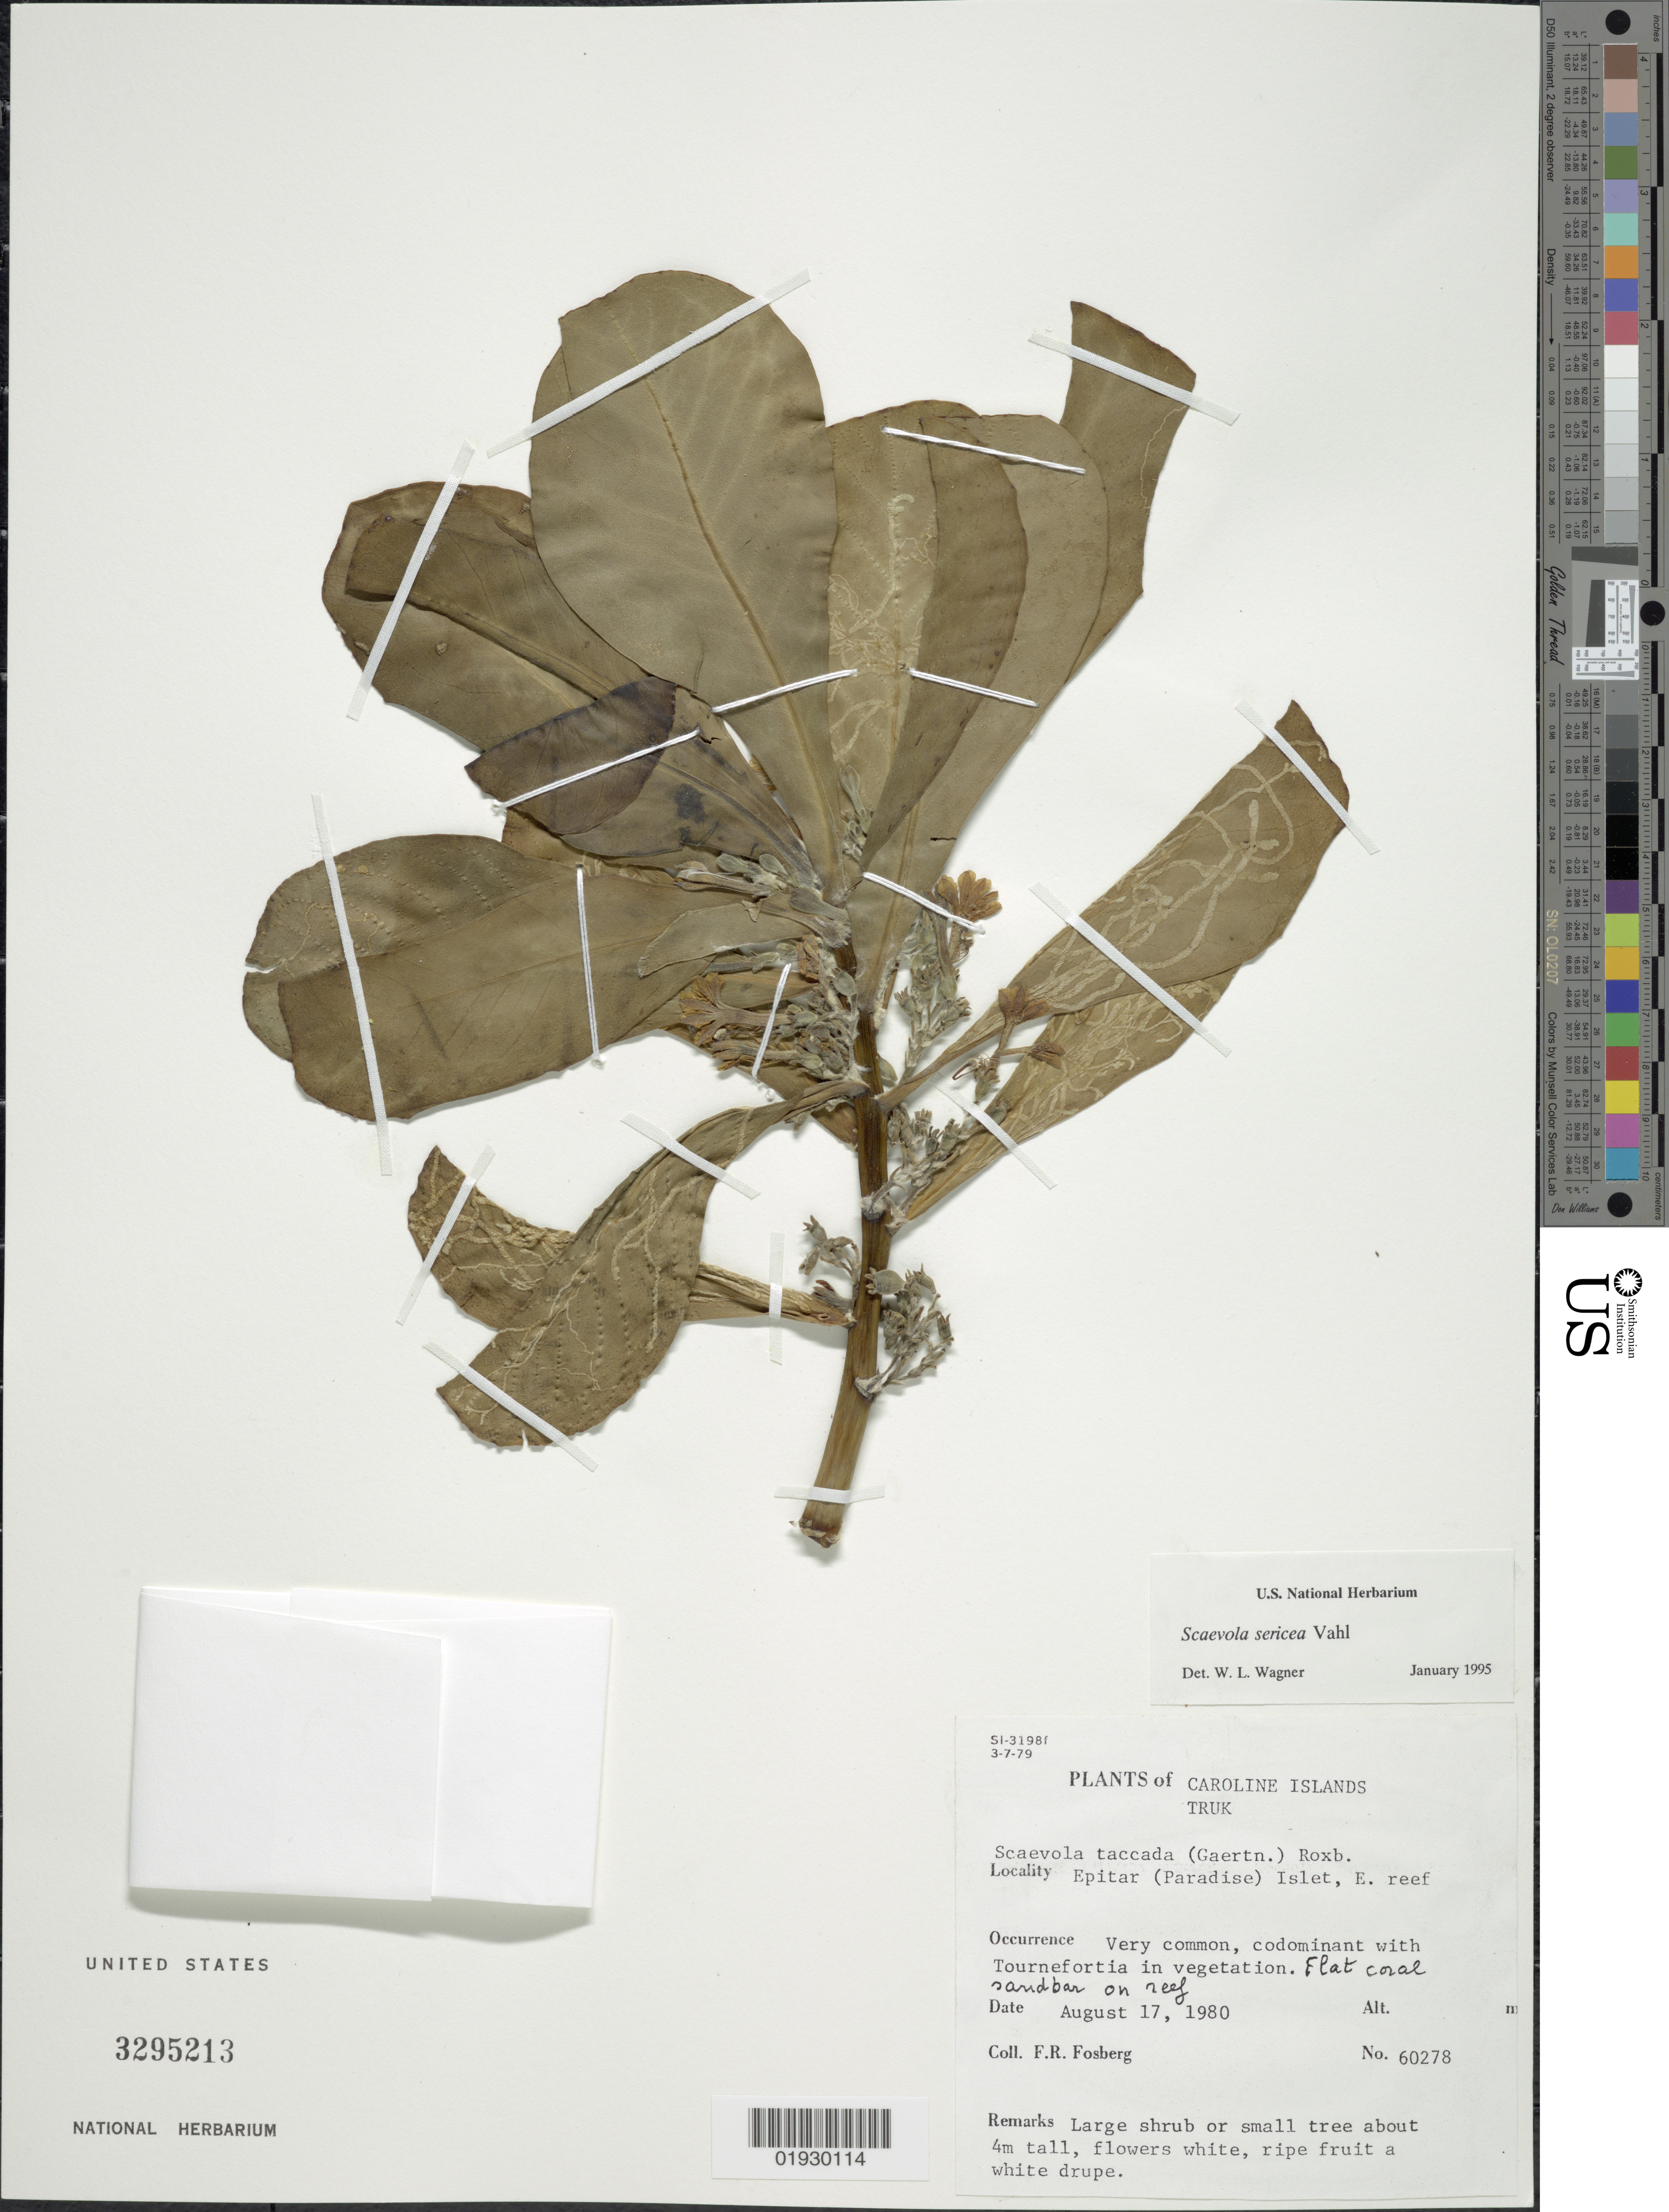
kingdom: Plantae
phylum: Tracheophyta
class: Magnoliopsida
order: Asterales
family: Goodeniaceae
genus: Scaevola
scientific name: Scaevola taccada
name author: (Gaertn.) Roxb.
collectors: F. R. Fosberg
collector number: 60278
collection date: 1980-08-17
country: Micronesia, Federated States of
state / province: Truk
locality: Caroline Islands, Epitar (Paradise) Islet, E. Reef.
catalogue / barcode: US 3295213